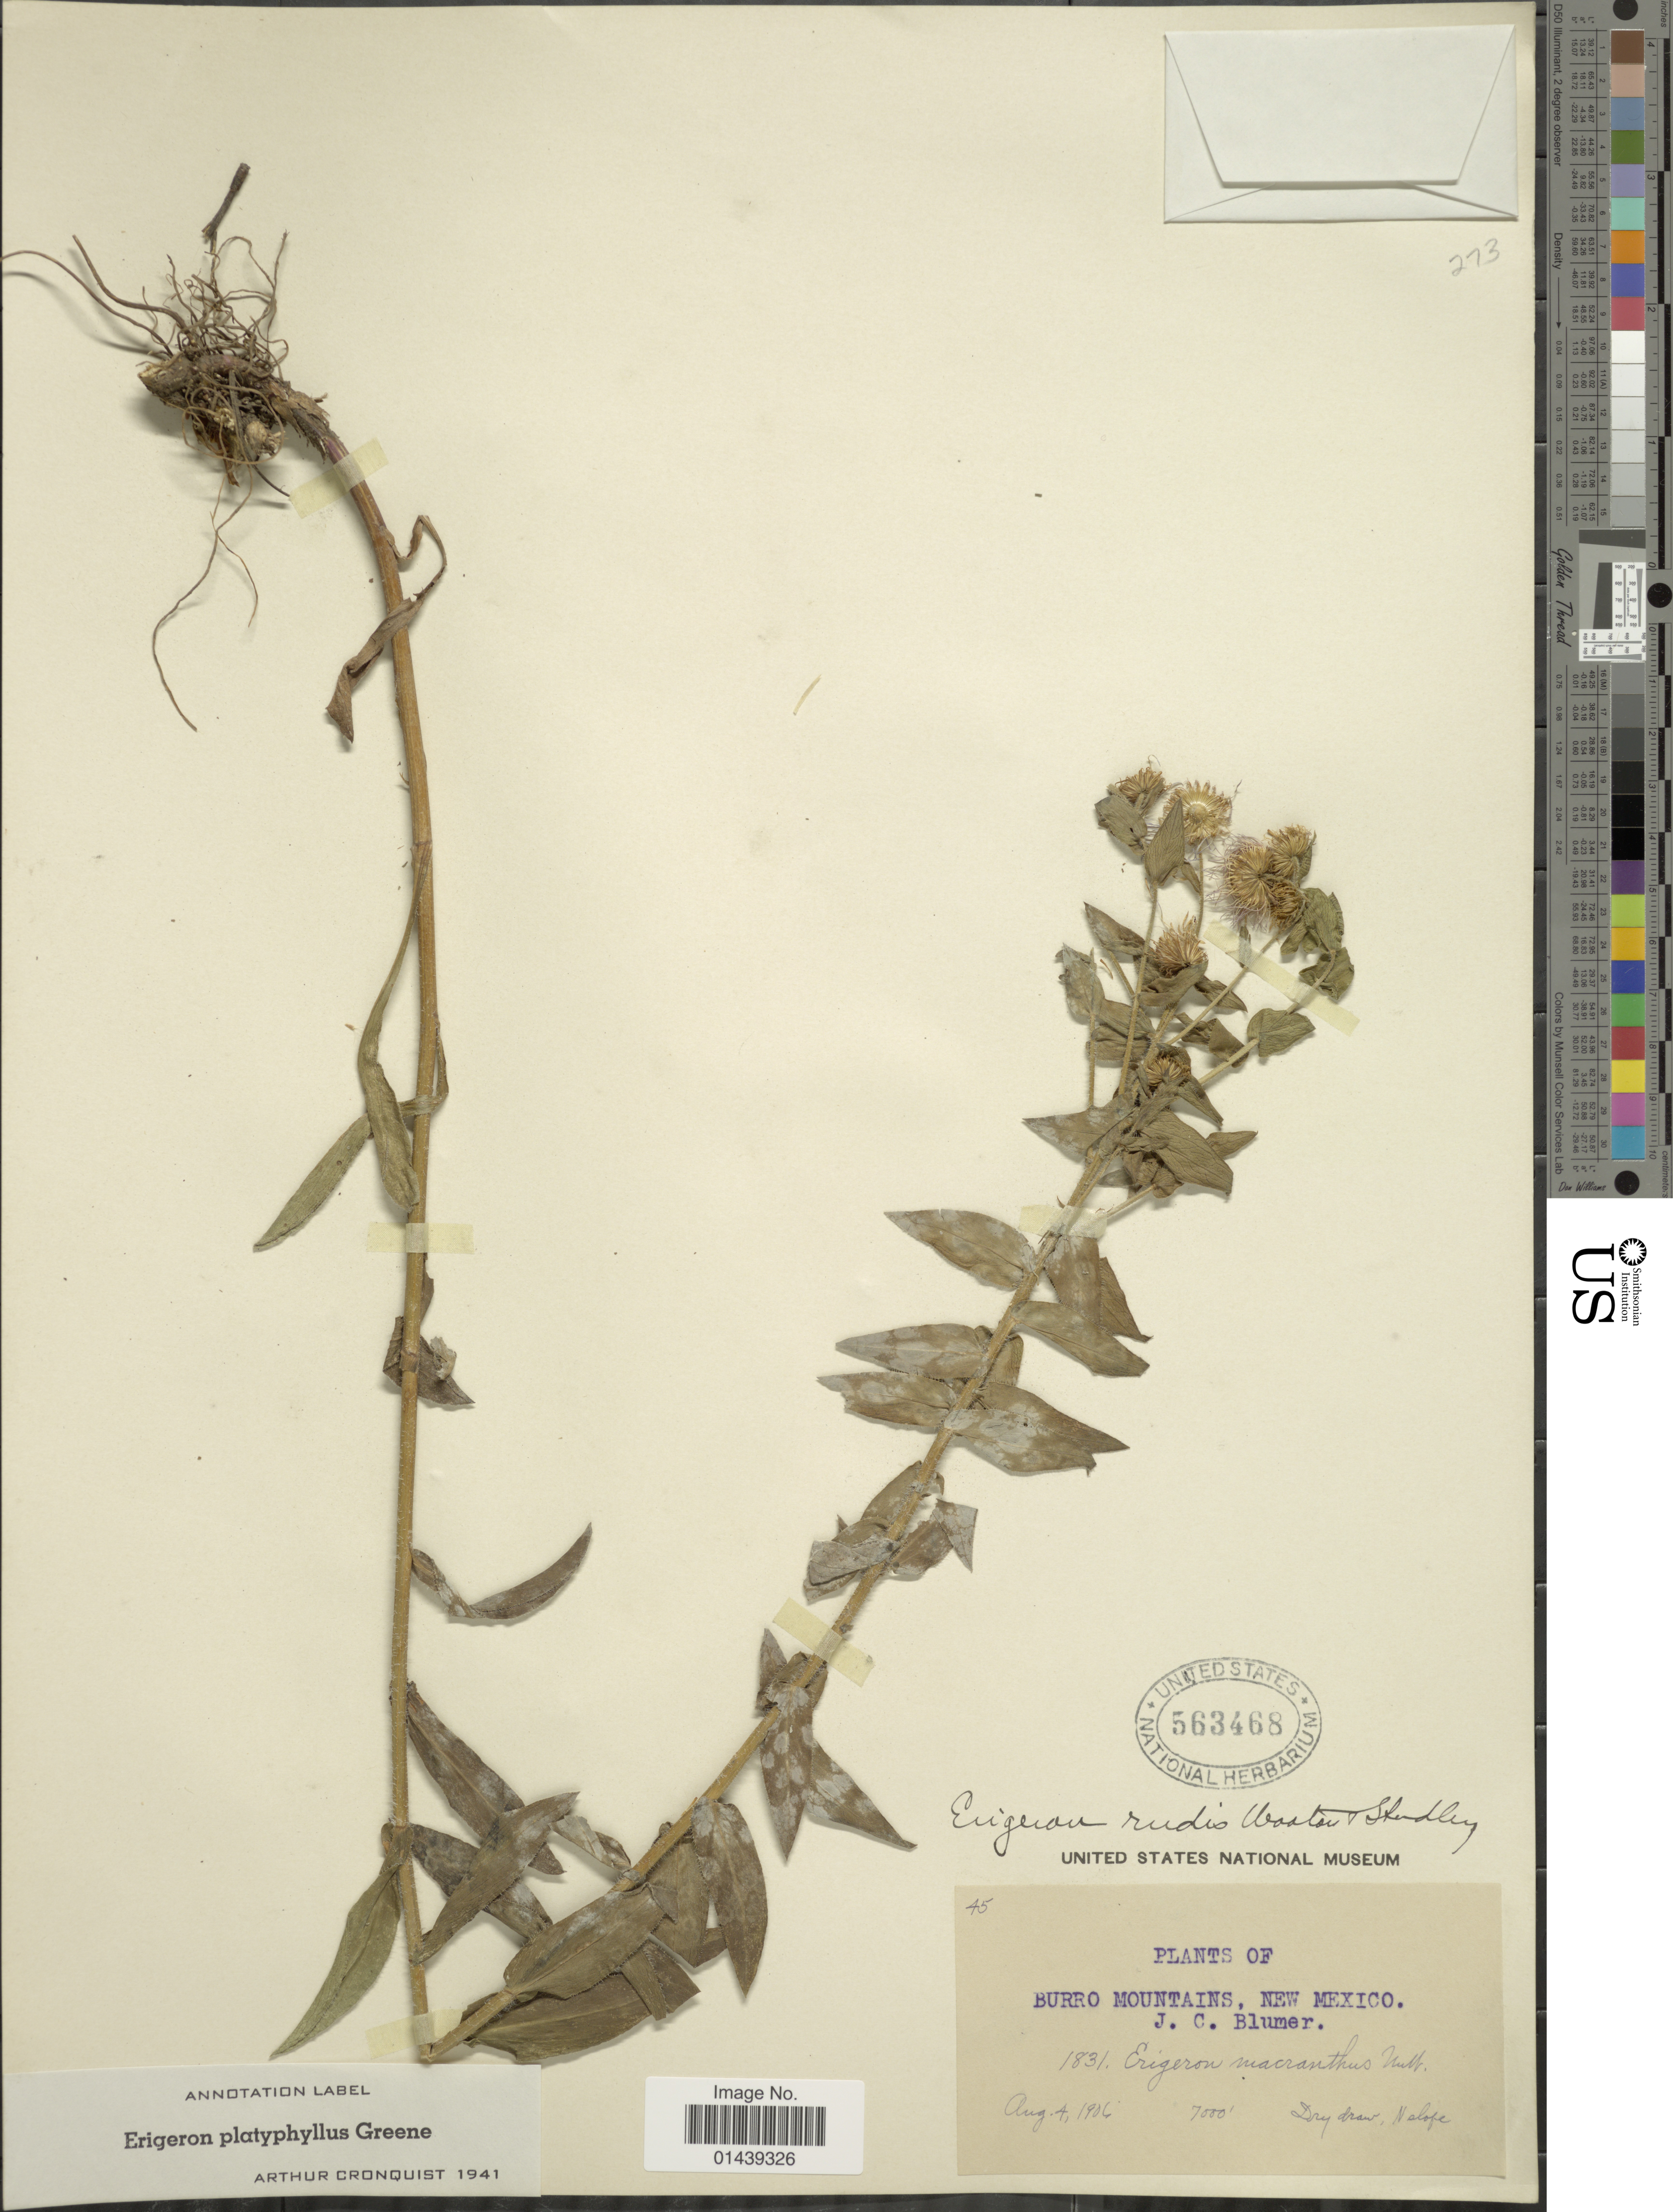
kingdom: Plantae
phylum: Tracheophyta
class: Magnoliopsida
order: Asterales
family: Asteraceae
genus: Erigeron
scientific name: Erigeron platyphyllus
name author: Greene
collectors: J. C. Blumer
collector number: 45?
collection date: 1906-08-04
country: United States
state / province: New Mexico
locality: Burro Mountains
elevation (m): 2134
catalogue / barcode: US 563468